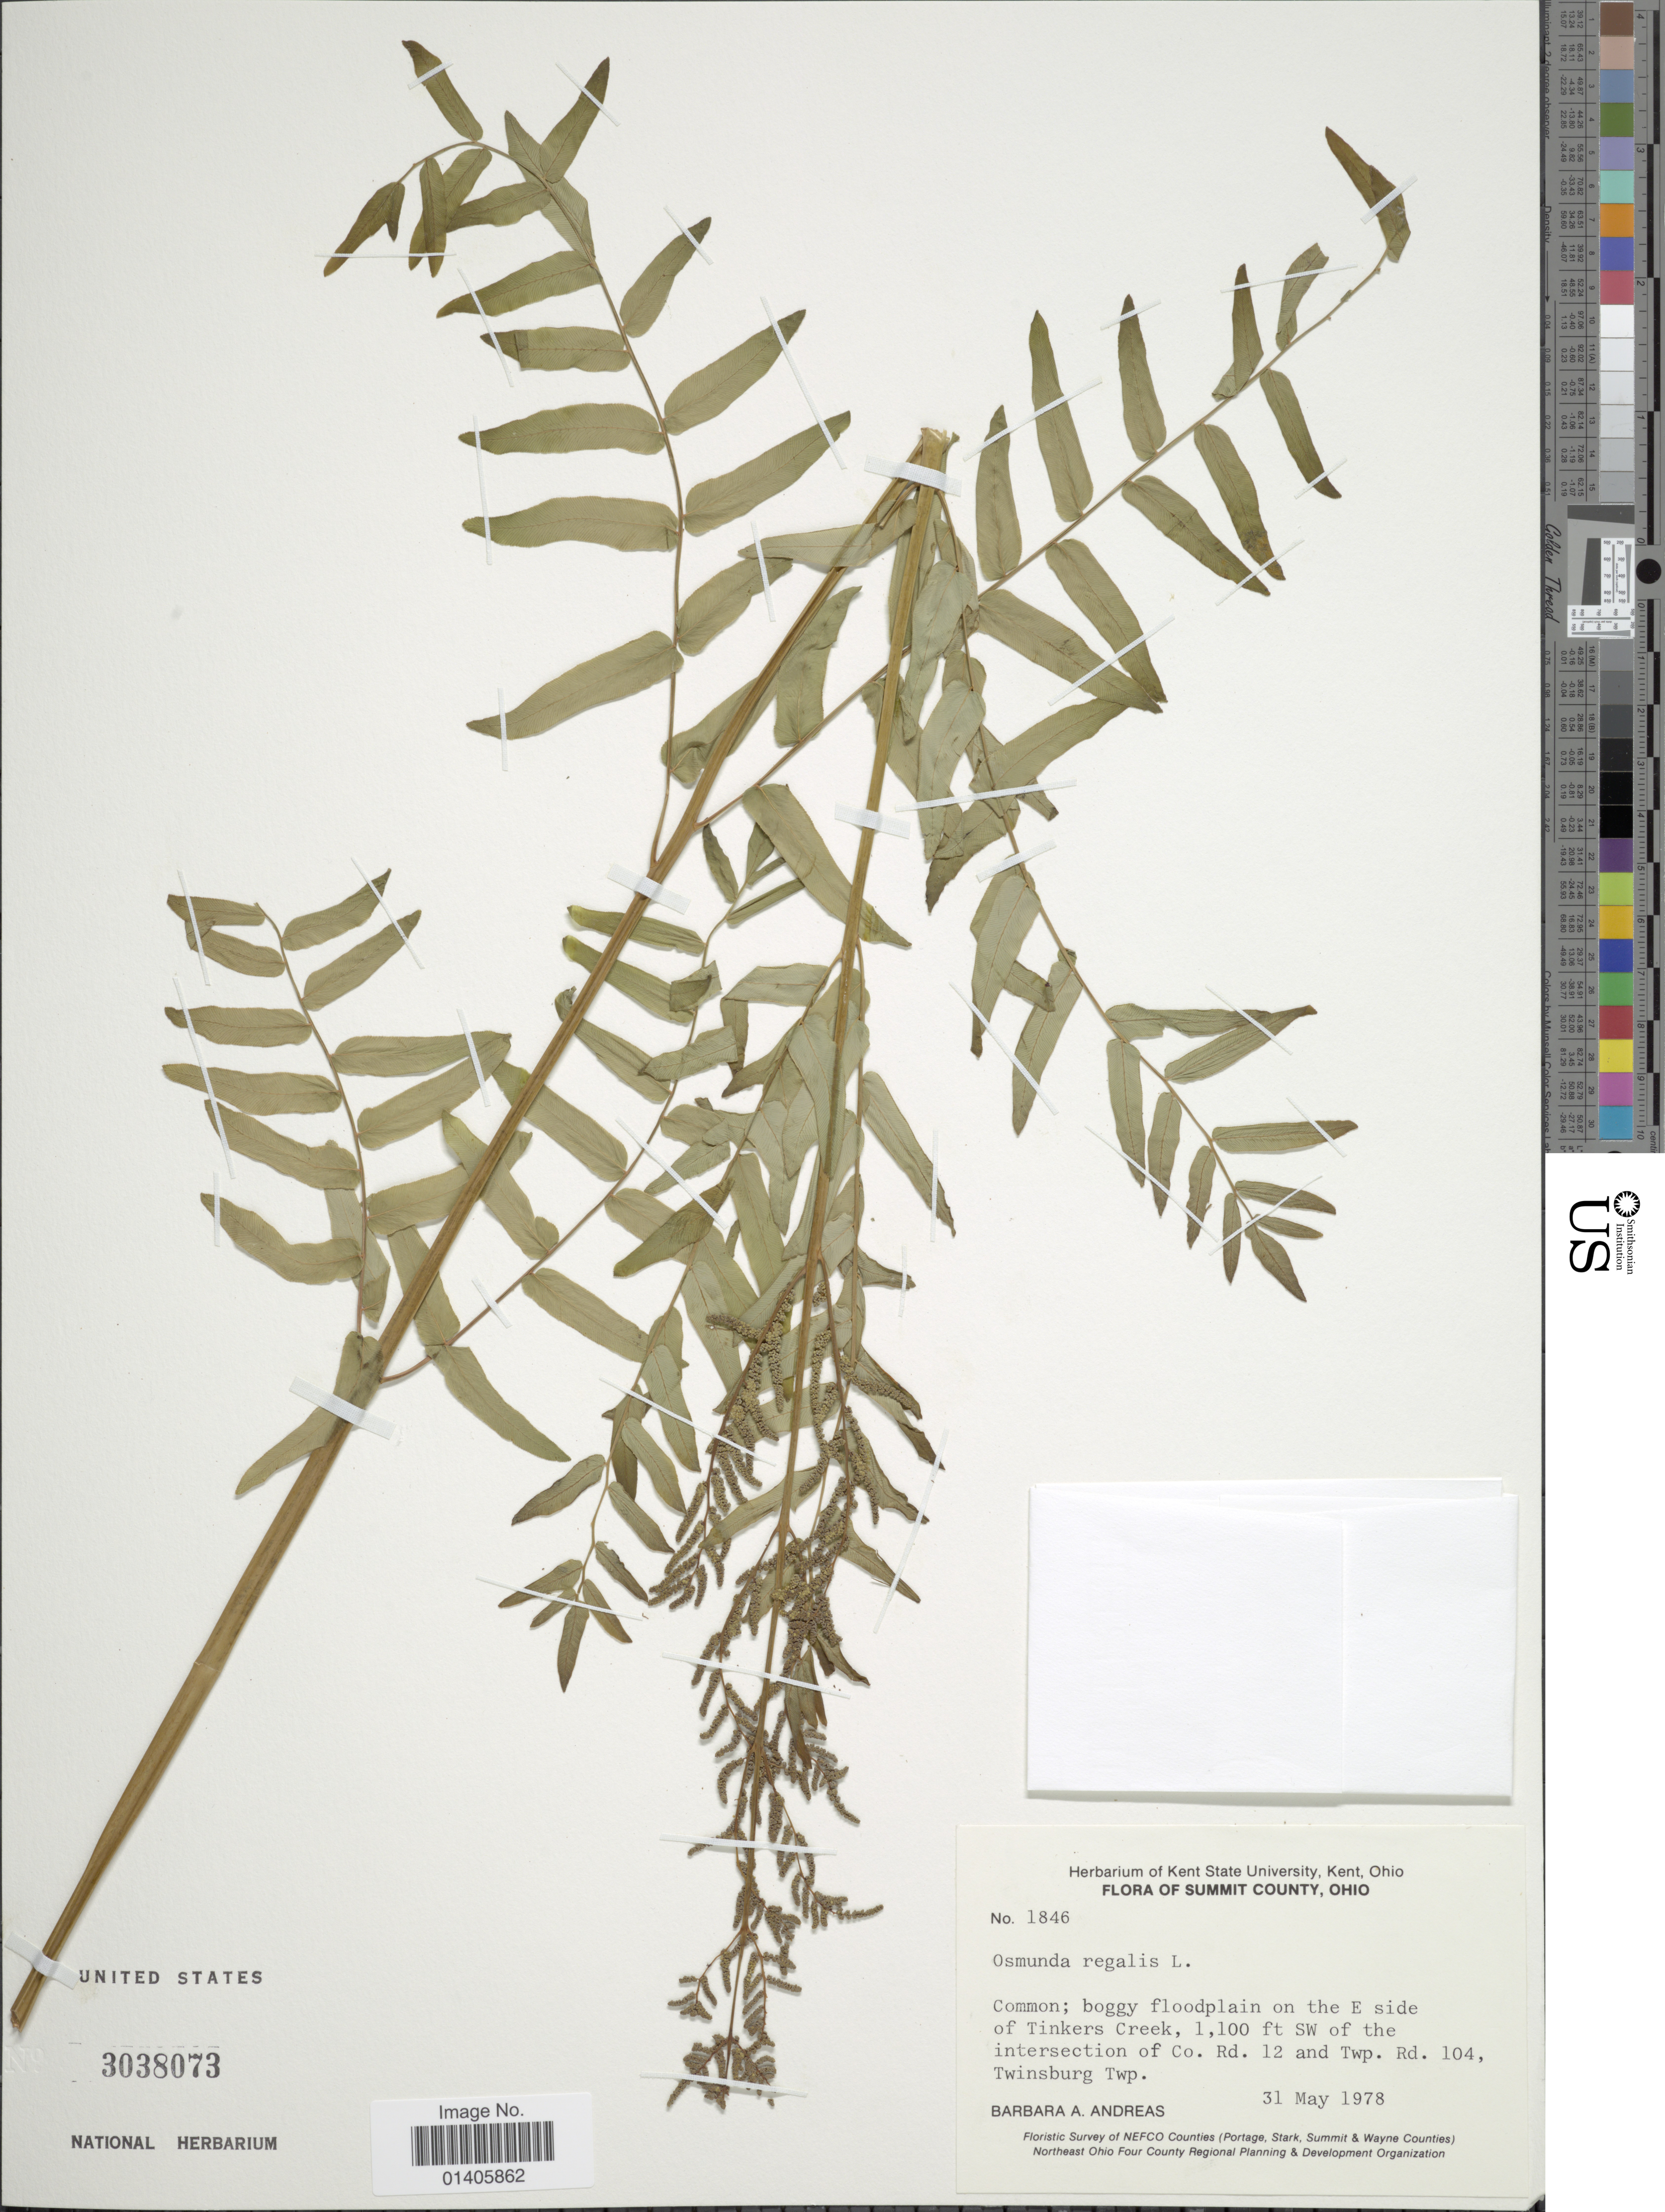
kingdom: Plantae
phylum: Tracheophyta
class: Polypodiopsida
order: Osmundales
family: Osmundaceae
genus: Osmunda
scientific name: Osmunda regalis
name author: L.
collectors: B. A. Andreas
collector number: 1846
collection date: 1978-05-31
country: United States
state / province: Ohio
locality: Summit County, boggy floodplain on the E side of Tinkers Creek, SW of the intersection of Co. Rd 12 and Twp Rd 104, Twinsburg Twp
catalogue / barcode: US 3038073